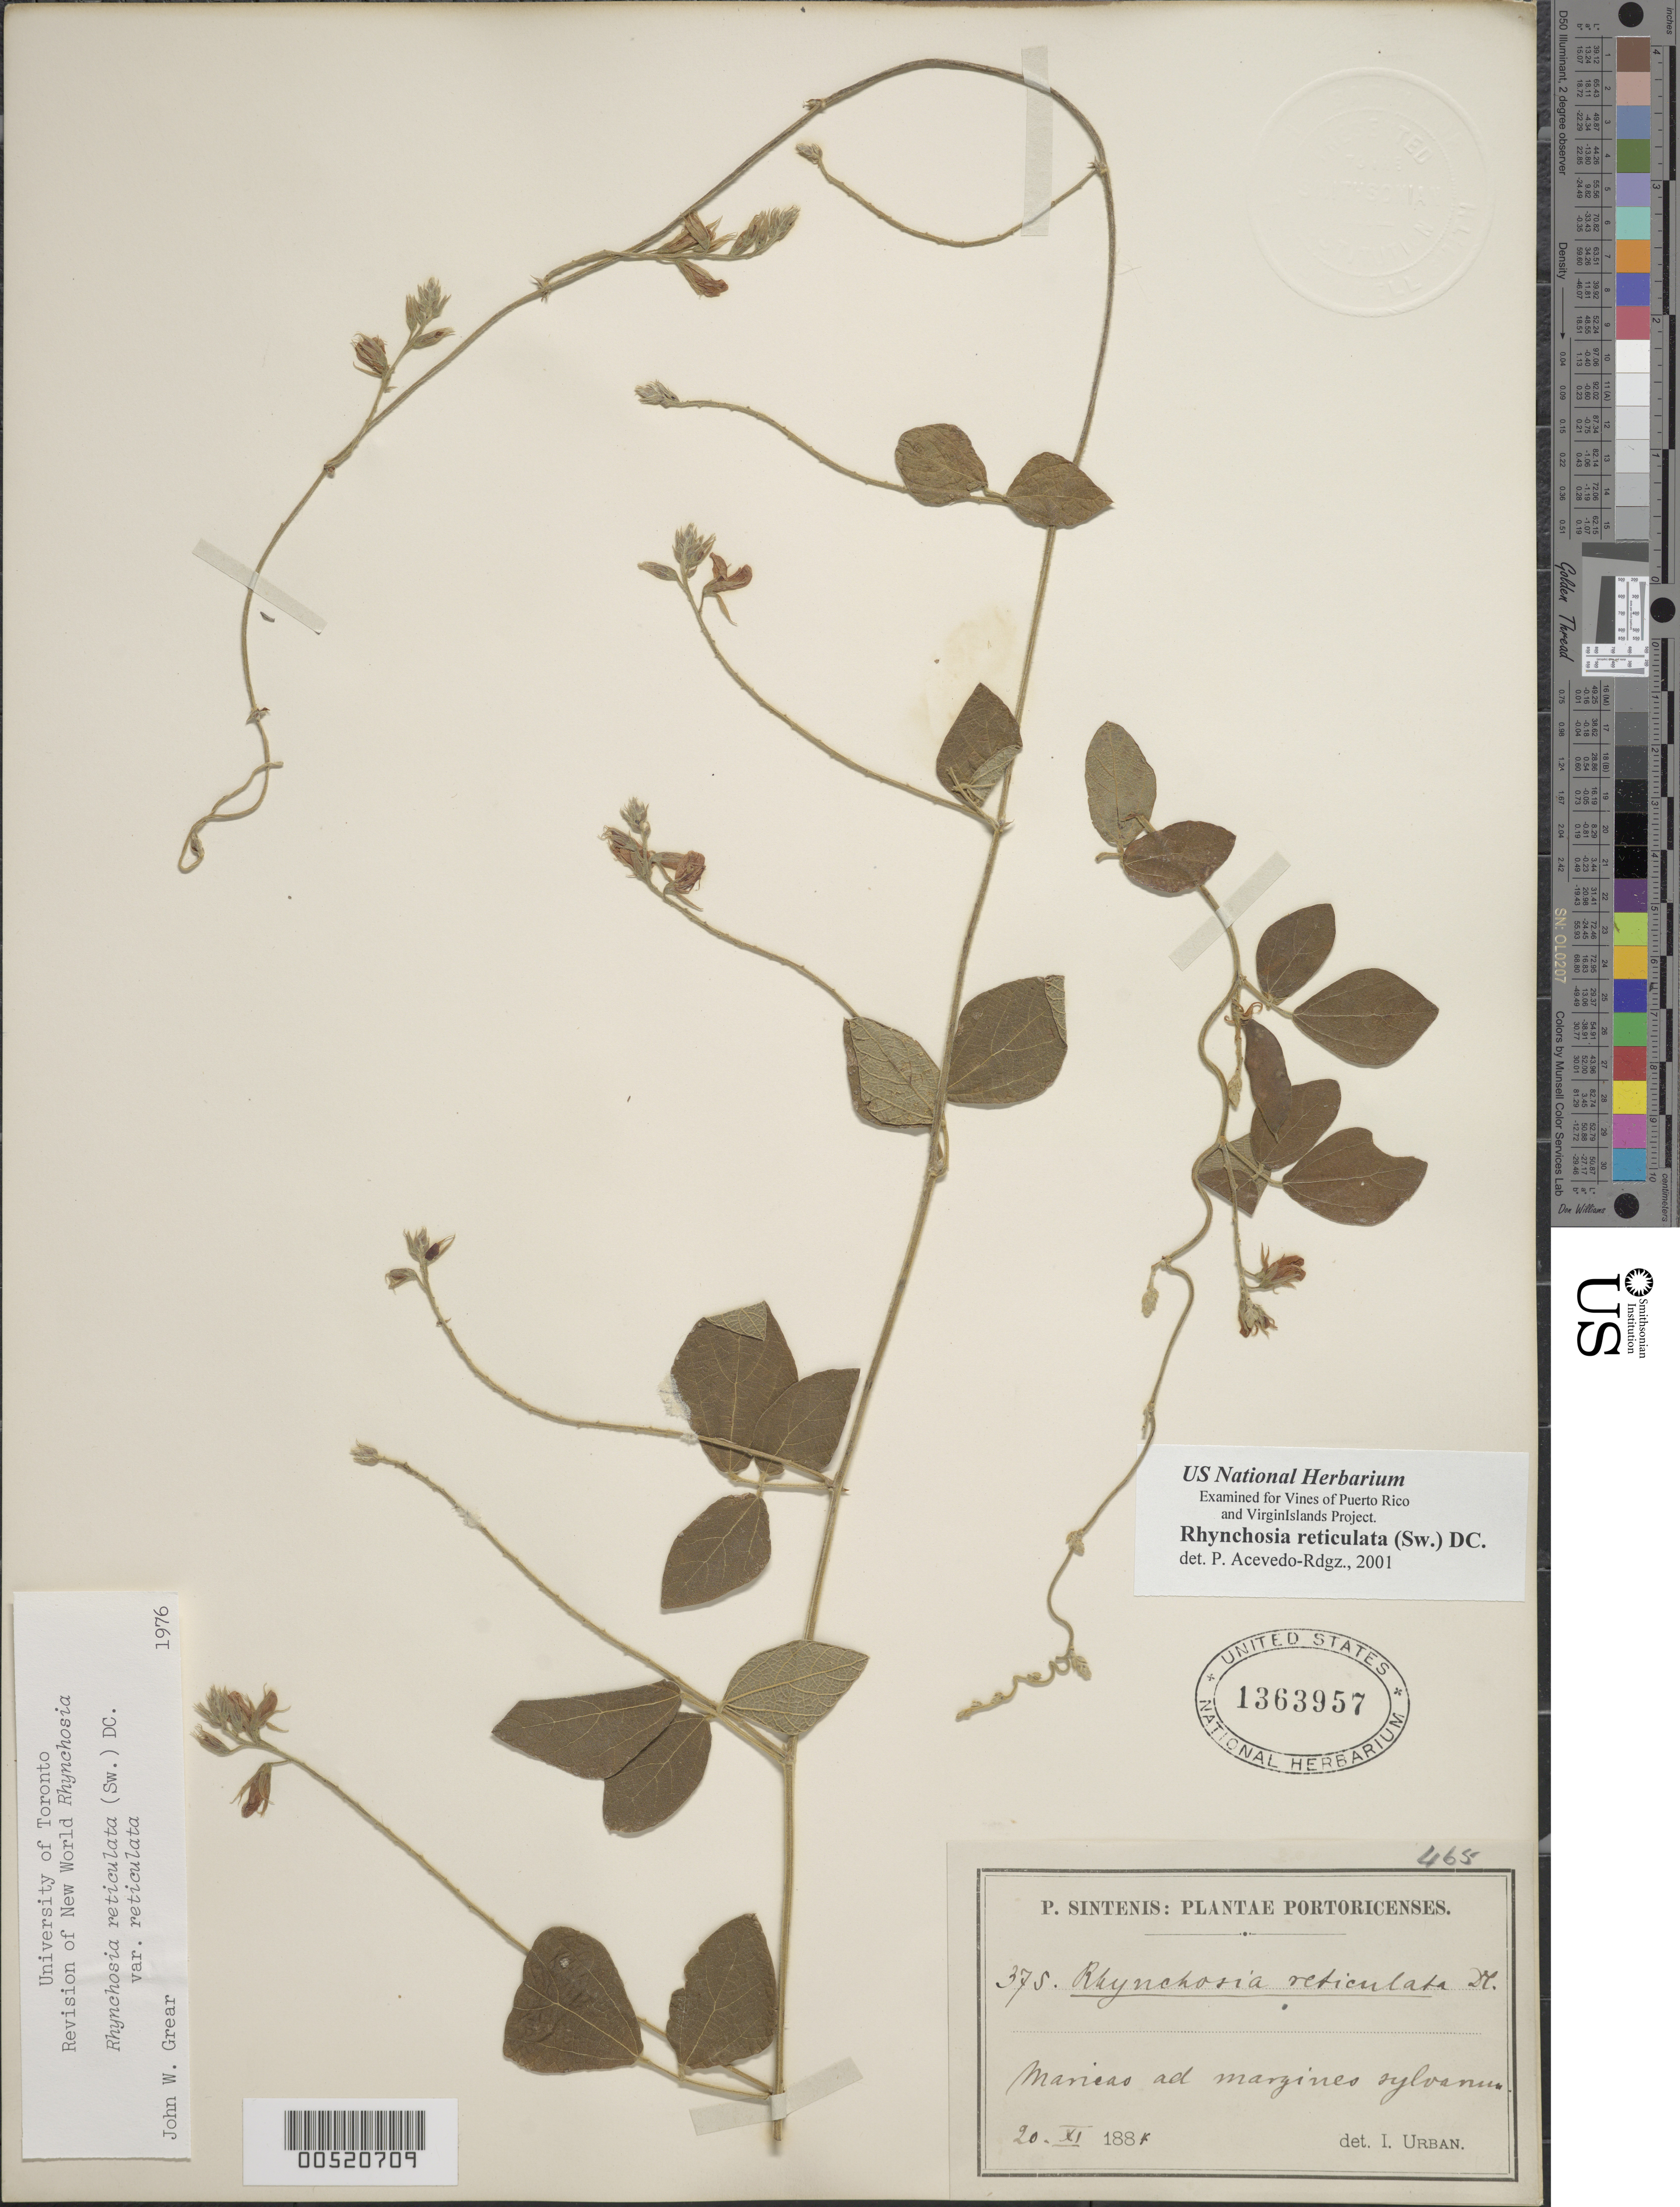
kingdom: Plantae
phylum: Tracheophyta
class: Magnoliopsida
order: Fabales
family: Fabaceae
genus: Rhynchosia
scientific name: Rhynchosia reticulata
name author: (Sw.) DC.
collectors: P. Sintenis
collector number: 375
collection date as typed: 20 Nov 1884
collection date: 1884-11-20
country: Puerto Rico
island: Greater Antilles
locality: Maricao ad margines sylvanum.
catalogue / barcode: US 1363957